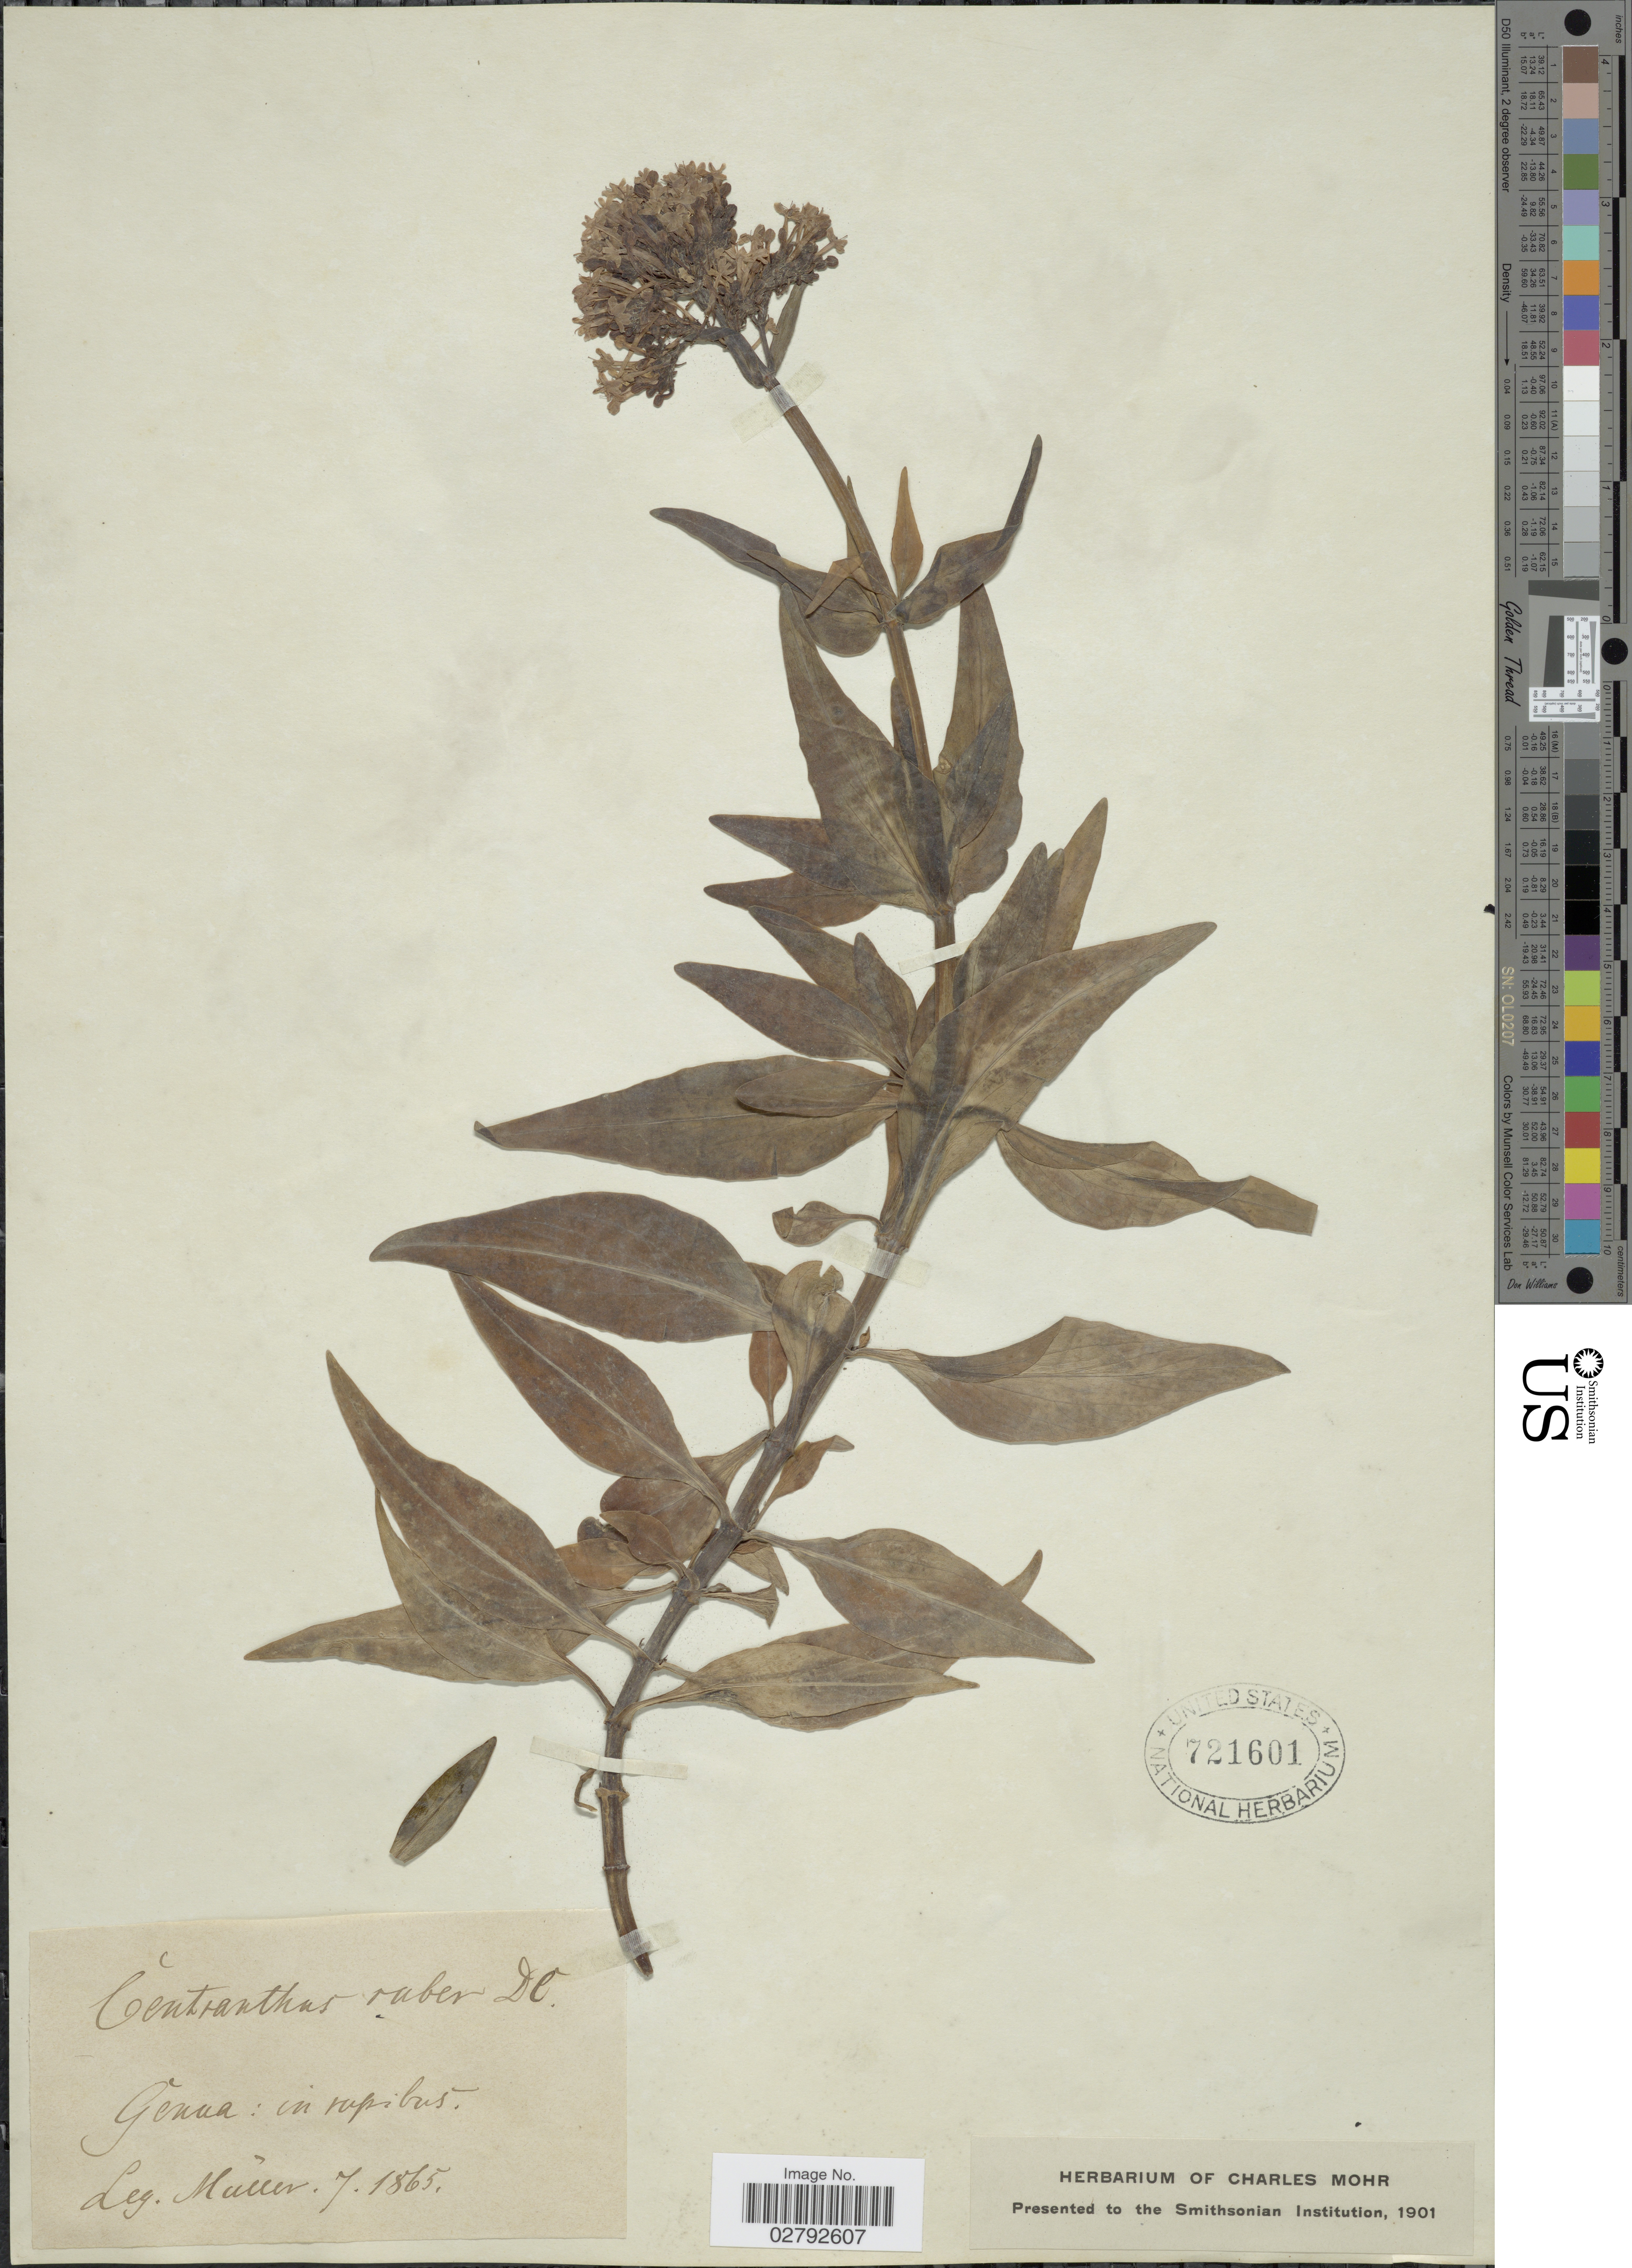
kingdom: Plantae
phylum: Tracheophyta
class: Magnoliopsida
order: Dipsacales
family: Caprifoliaceae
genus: Centranthus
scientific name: Centranthus ruber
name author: (L.) DC.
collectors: -- Müller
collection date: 1865-07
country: Italy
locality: Genua: in rupibus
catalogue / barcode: US 721601